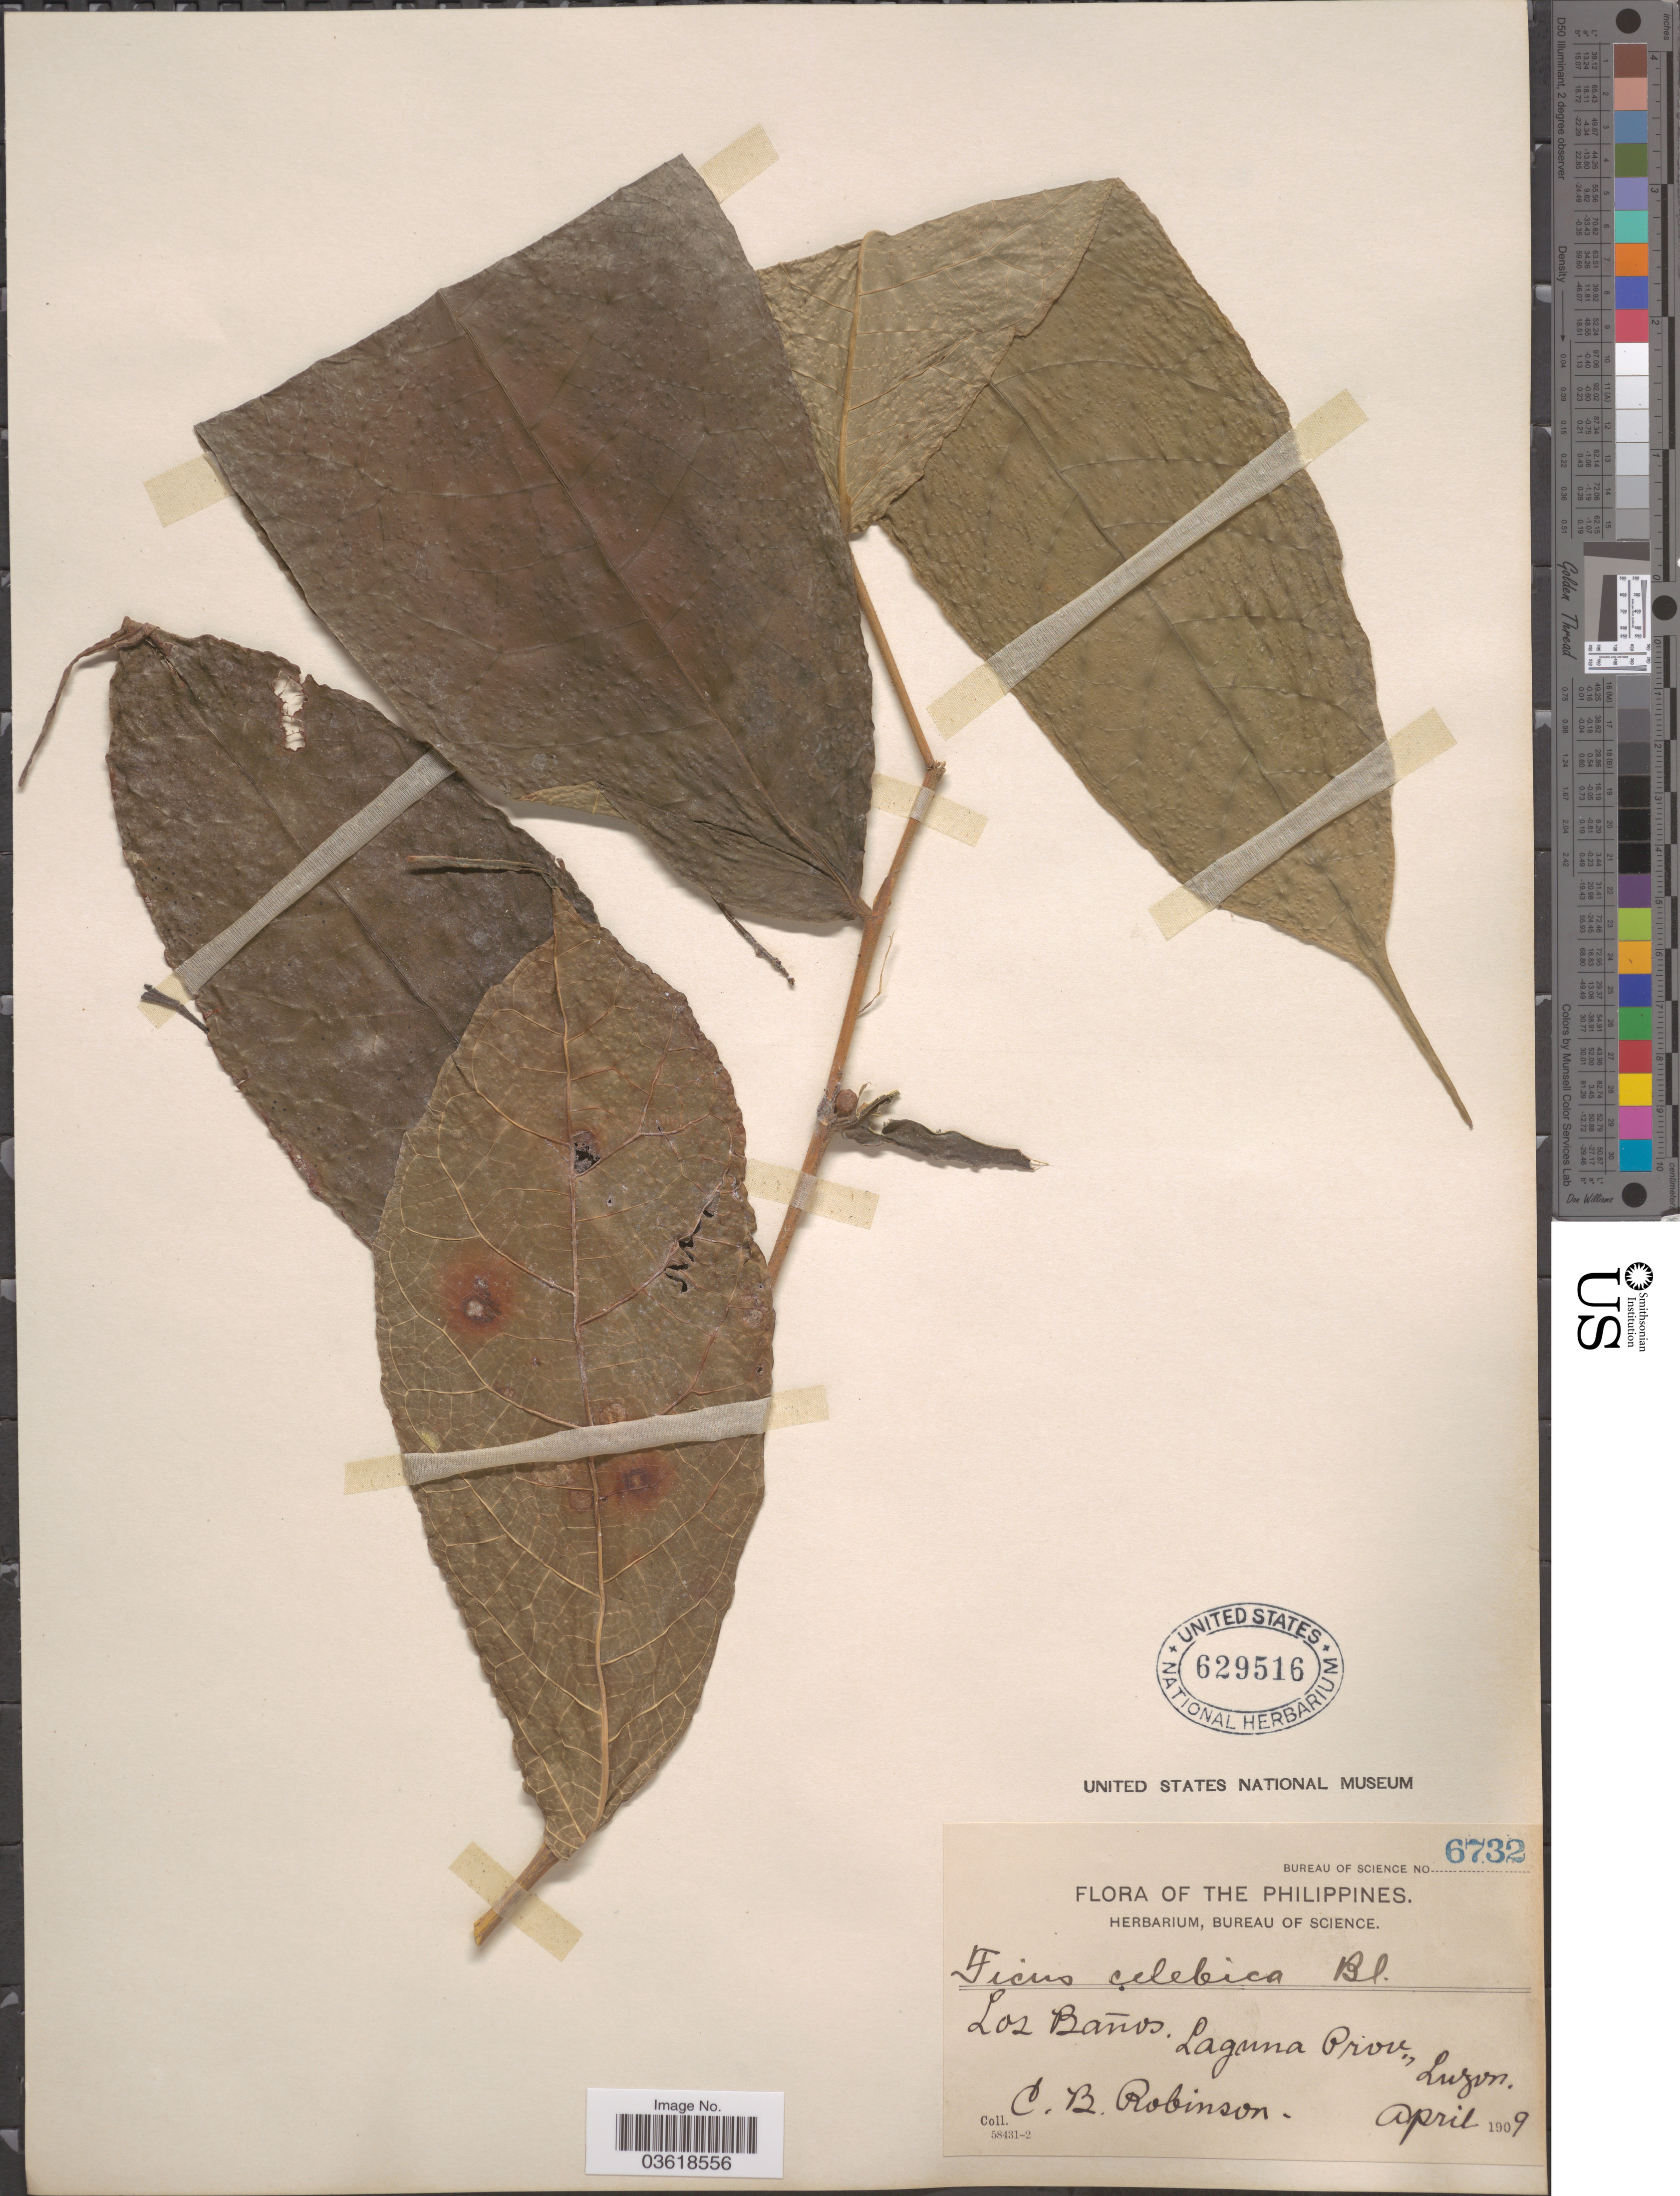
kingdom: Plantae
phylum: Tracheophyta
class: Magnoliopsida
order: Rosales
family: Moraceae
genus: Ficus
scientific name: Ficus celebica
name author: Blume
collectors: C. Robinson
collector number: Bureau of Science 6732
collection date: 1909-04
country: Philippines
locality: Los Baños. Laguna Prov., Luzon.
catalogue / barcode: US 629516